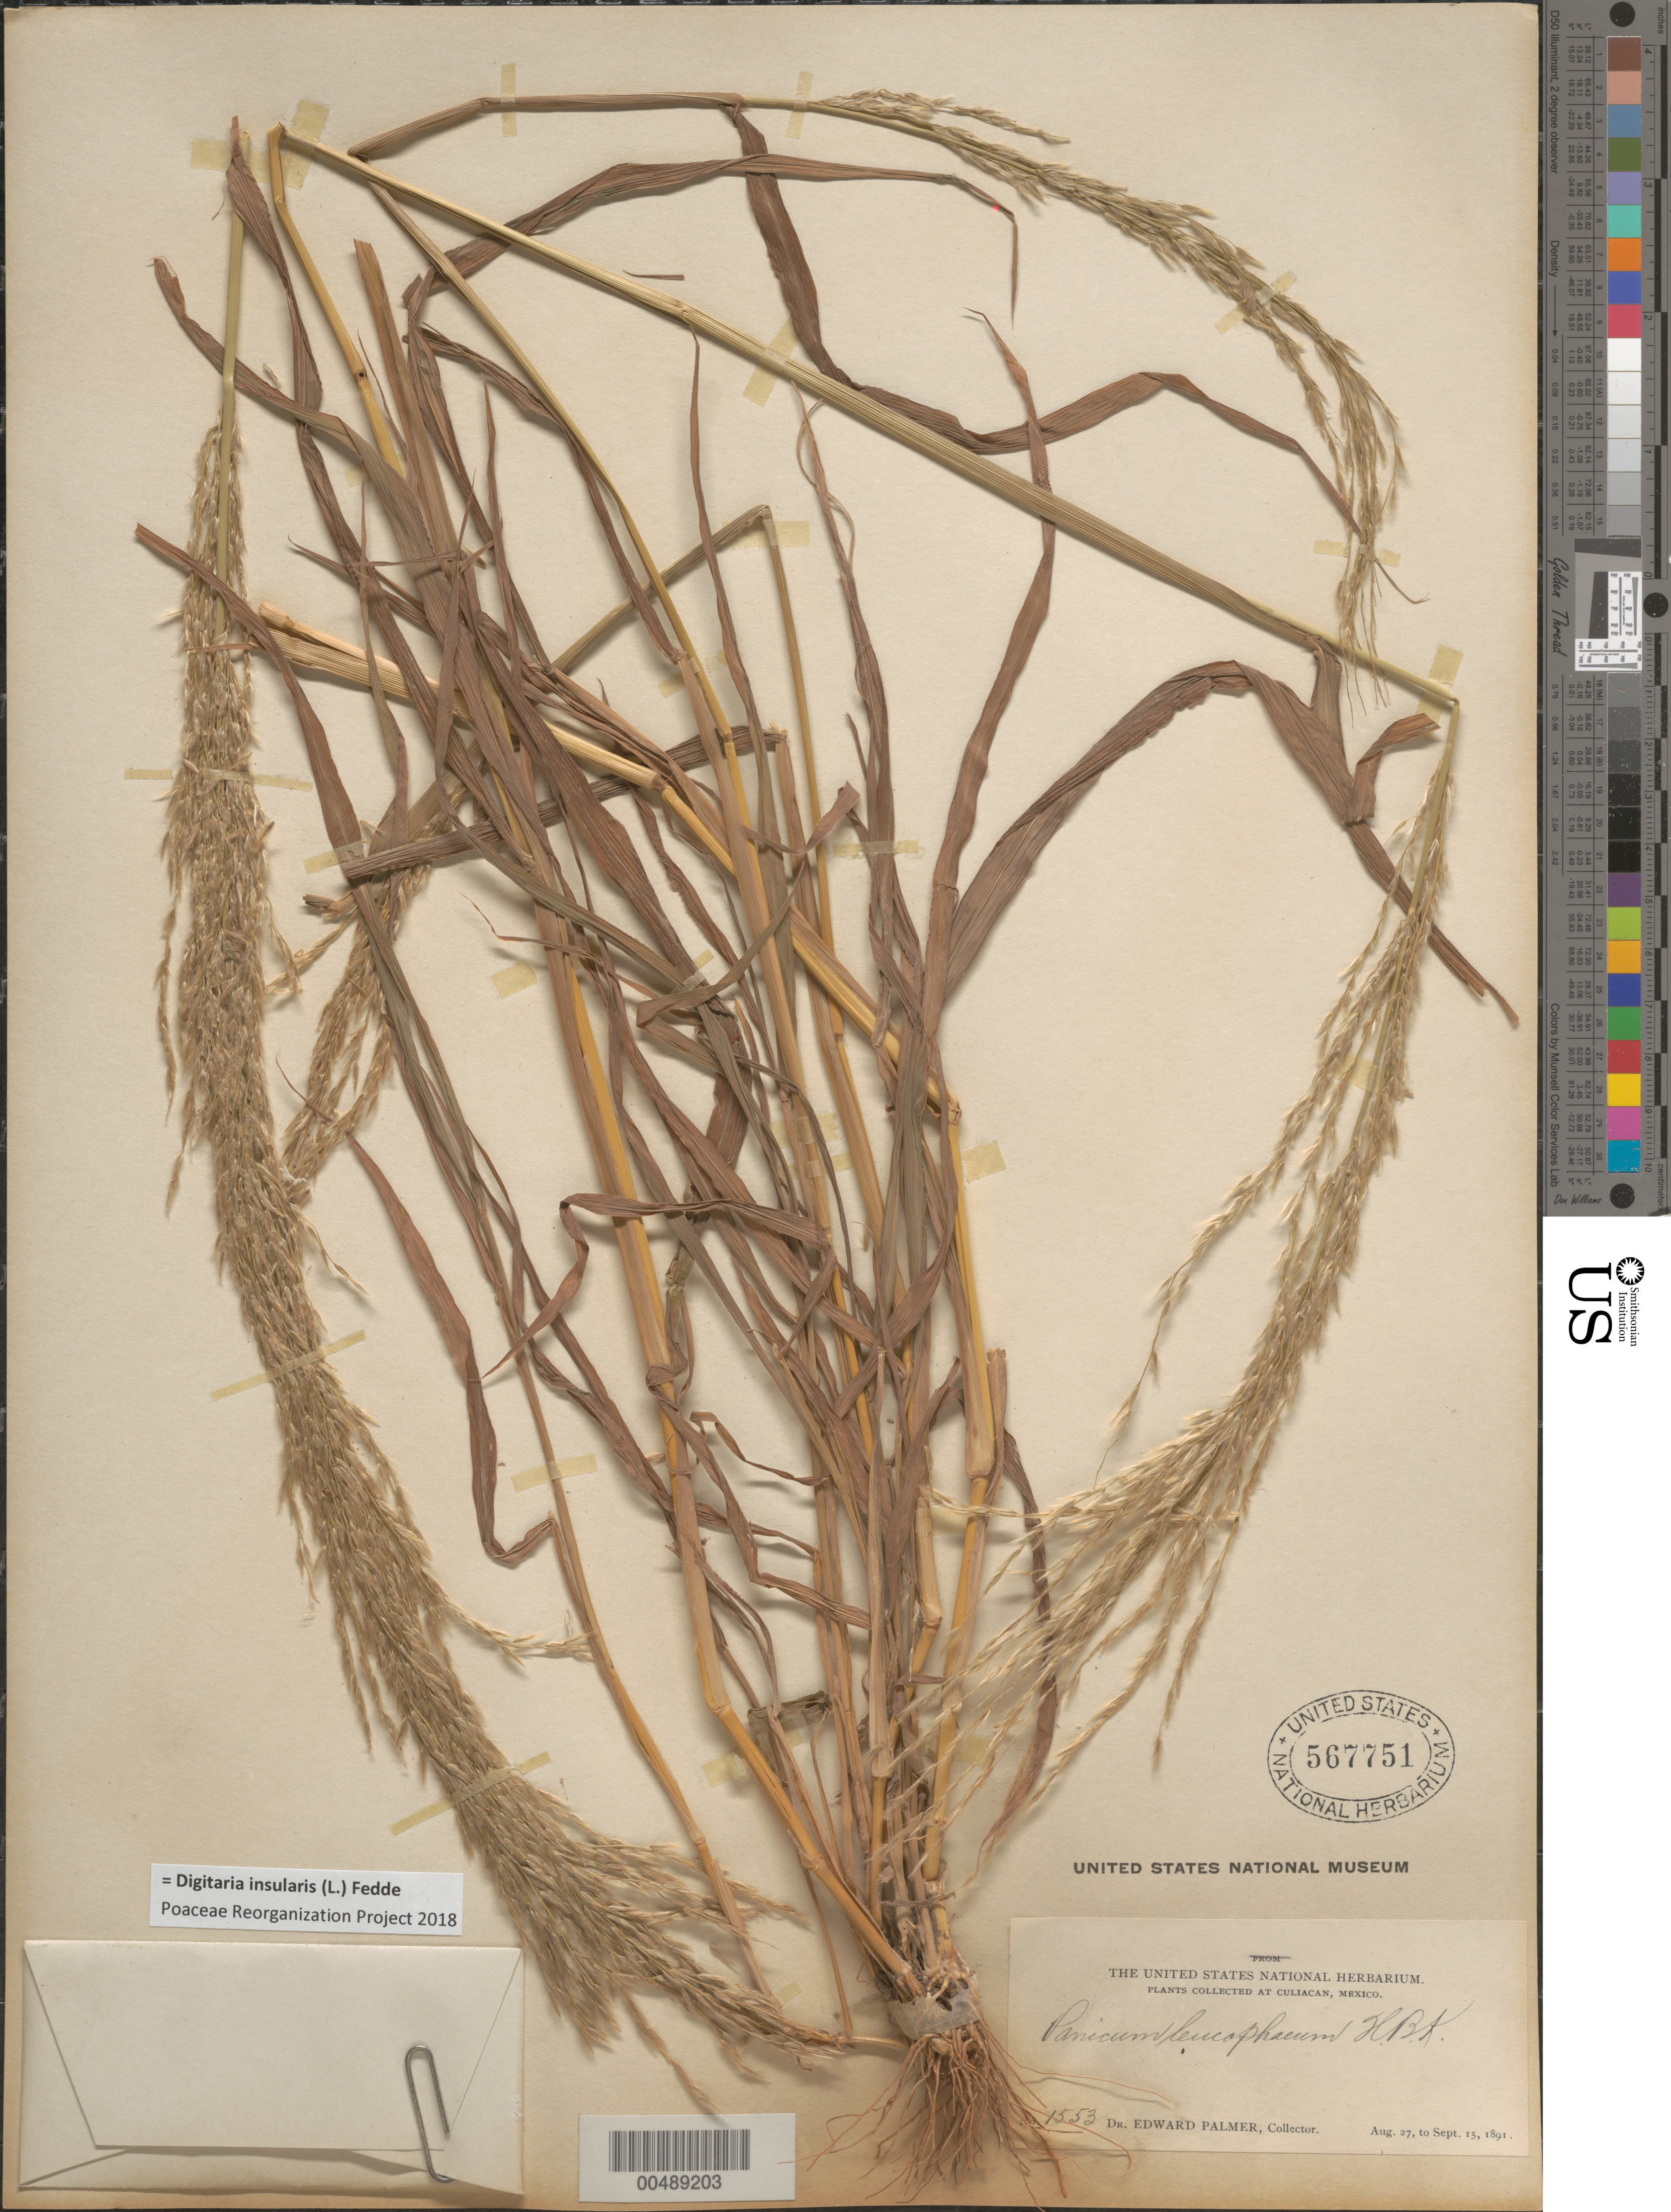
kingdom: Plantae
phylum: Tracheophyta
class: Liliopsida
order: Poales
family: Poaceae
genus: Digitaria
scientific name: Digitaria insularis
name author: (L.) Fedde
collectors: E. Palmer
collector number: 1553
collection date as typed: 27 Aug 1891 to 15 Sep 1891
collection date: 1891-08-27/1891-09-15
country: Mexico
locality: Culiacan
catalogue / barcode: US 567751